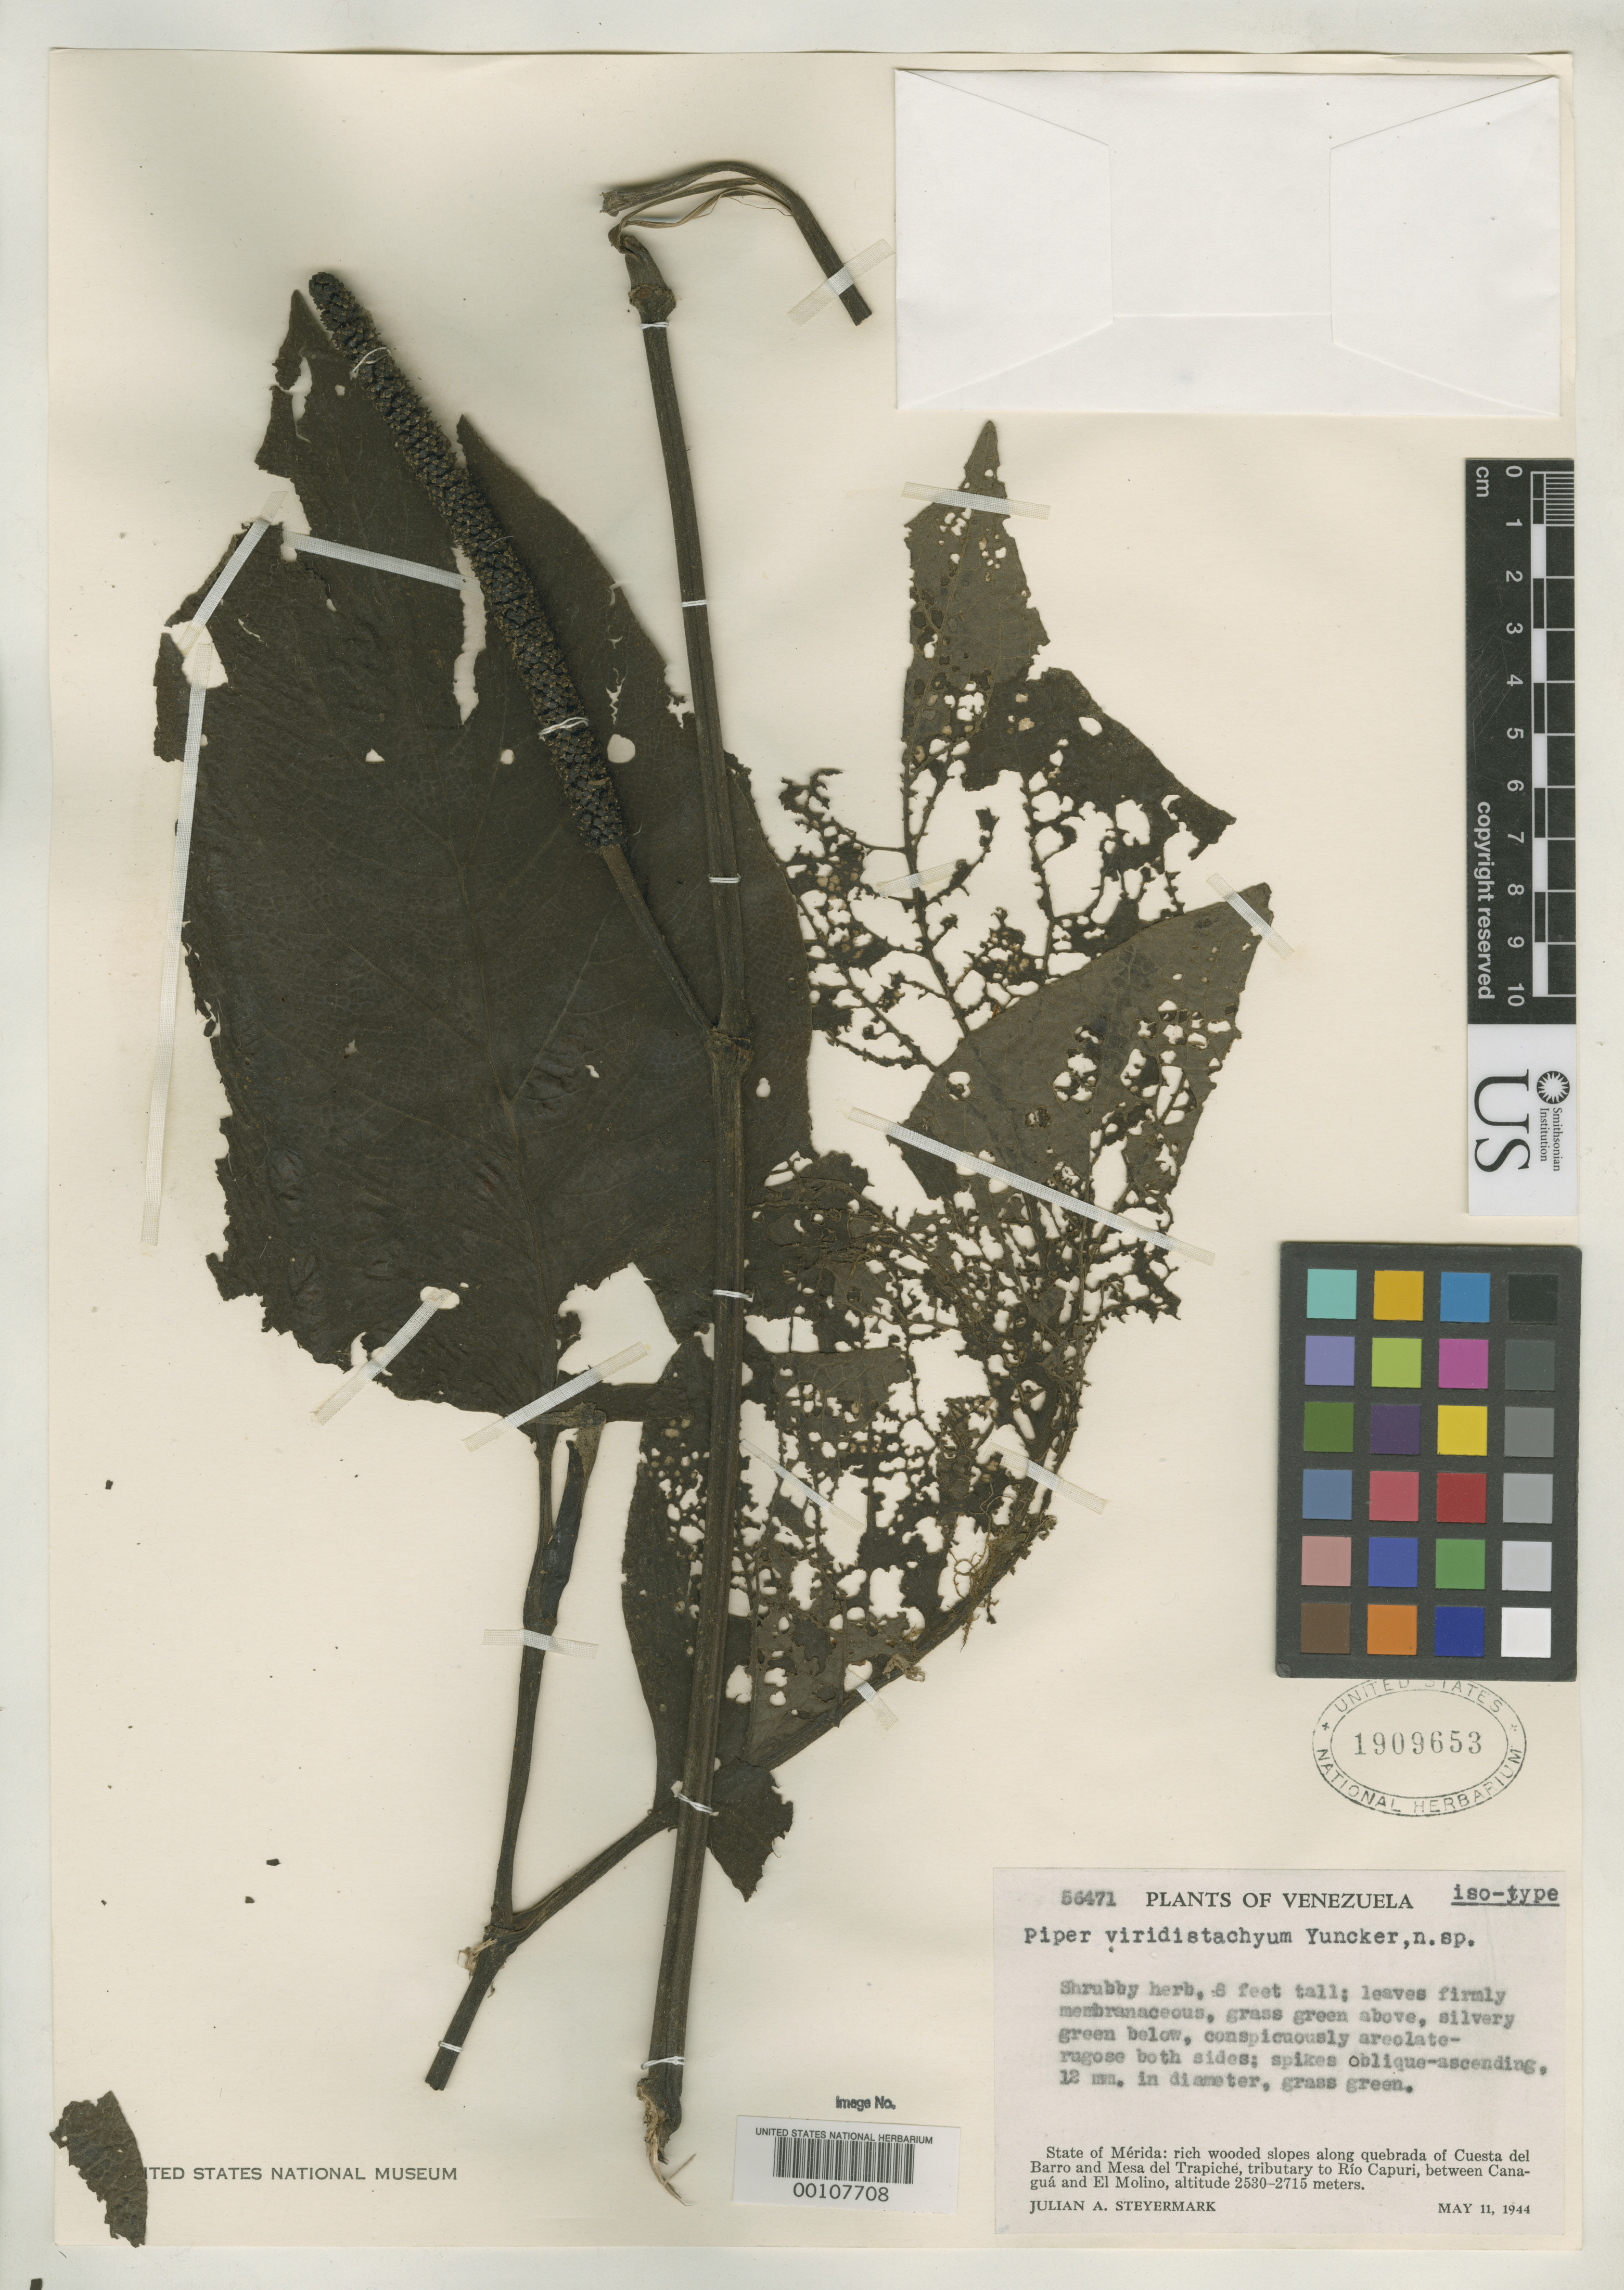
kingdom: Plantae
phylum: Tracheophyta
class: Magnoliopsida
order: Piperales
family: Piperaceae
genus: Piper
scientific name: Piper viridistachyum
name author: Yunck. in Trel. & Yunck.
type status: Isotype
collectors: J. Steyermark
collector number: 56471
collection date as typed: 11 May 1944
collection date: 1944-05-11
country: Venezuela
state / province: Mérida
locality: Between Canagua and El Molino.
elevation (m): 2530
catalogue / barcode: US 1909653